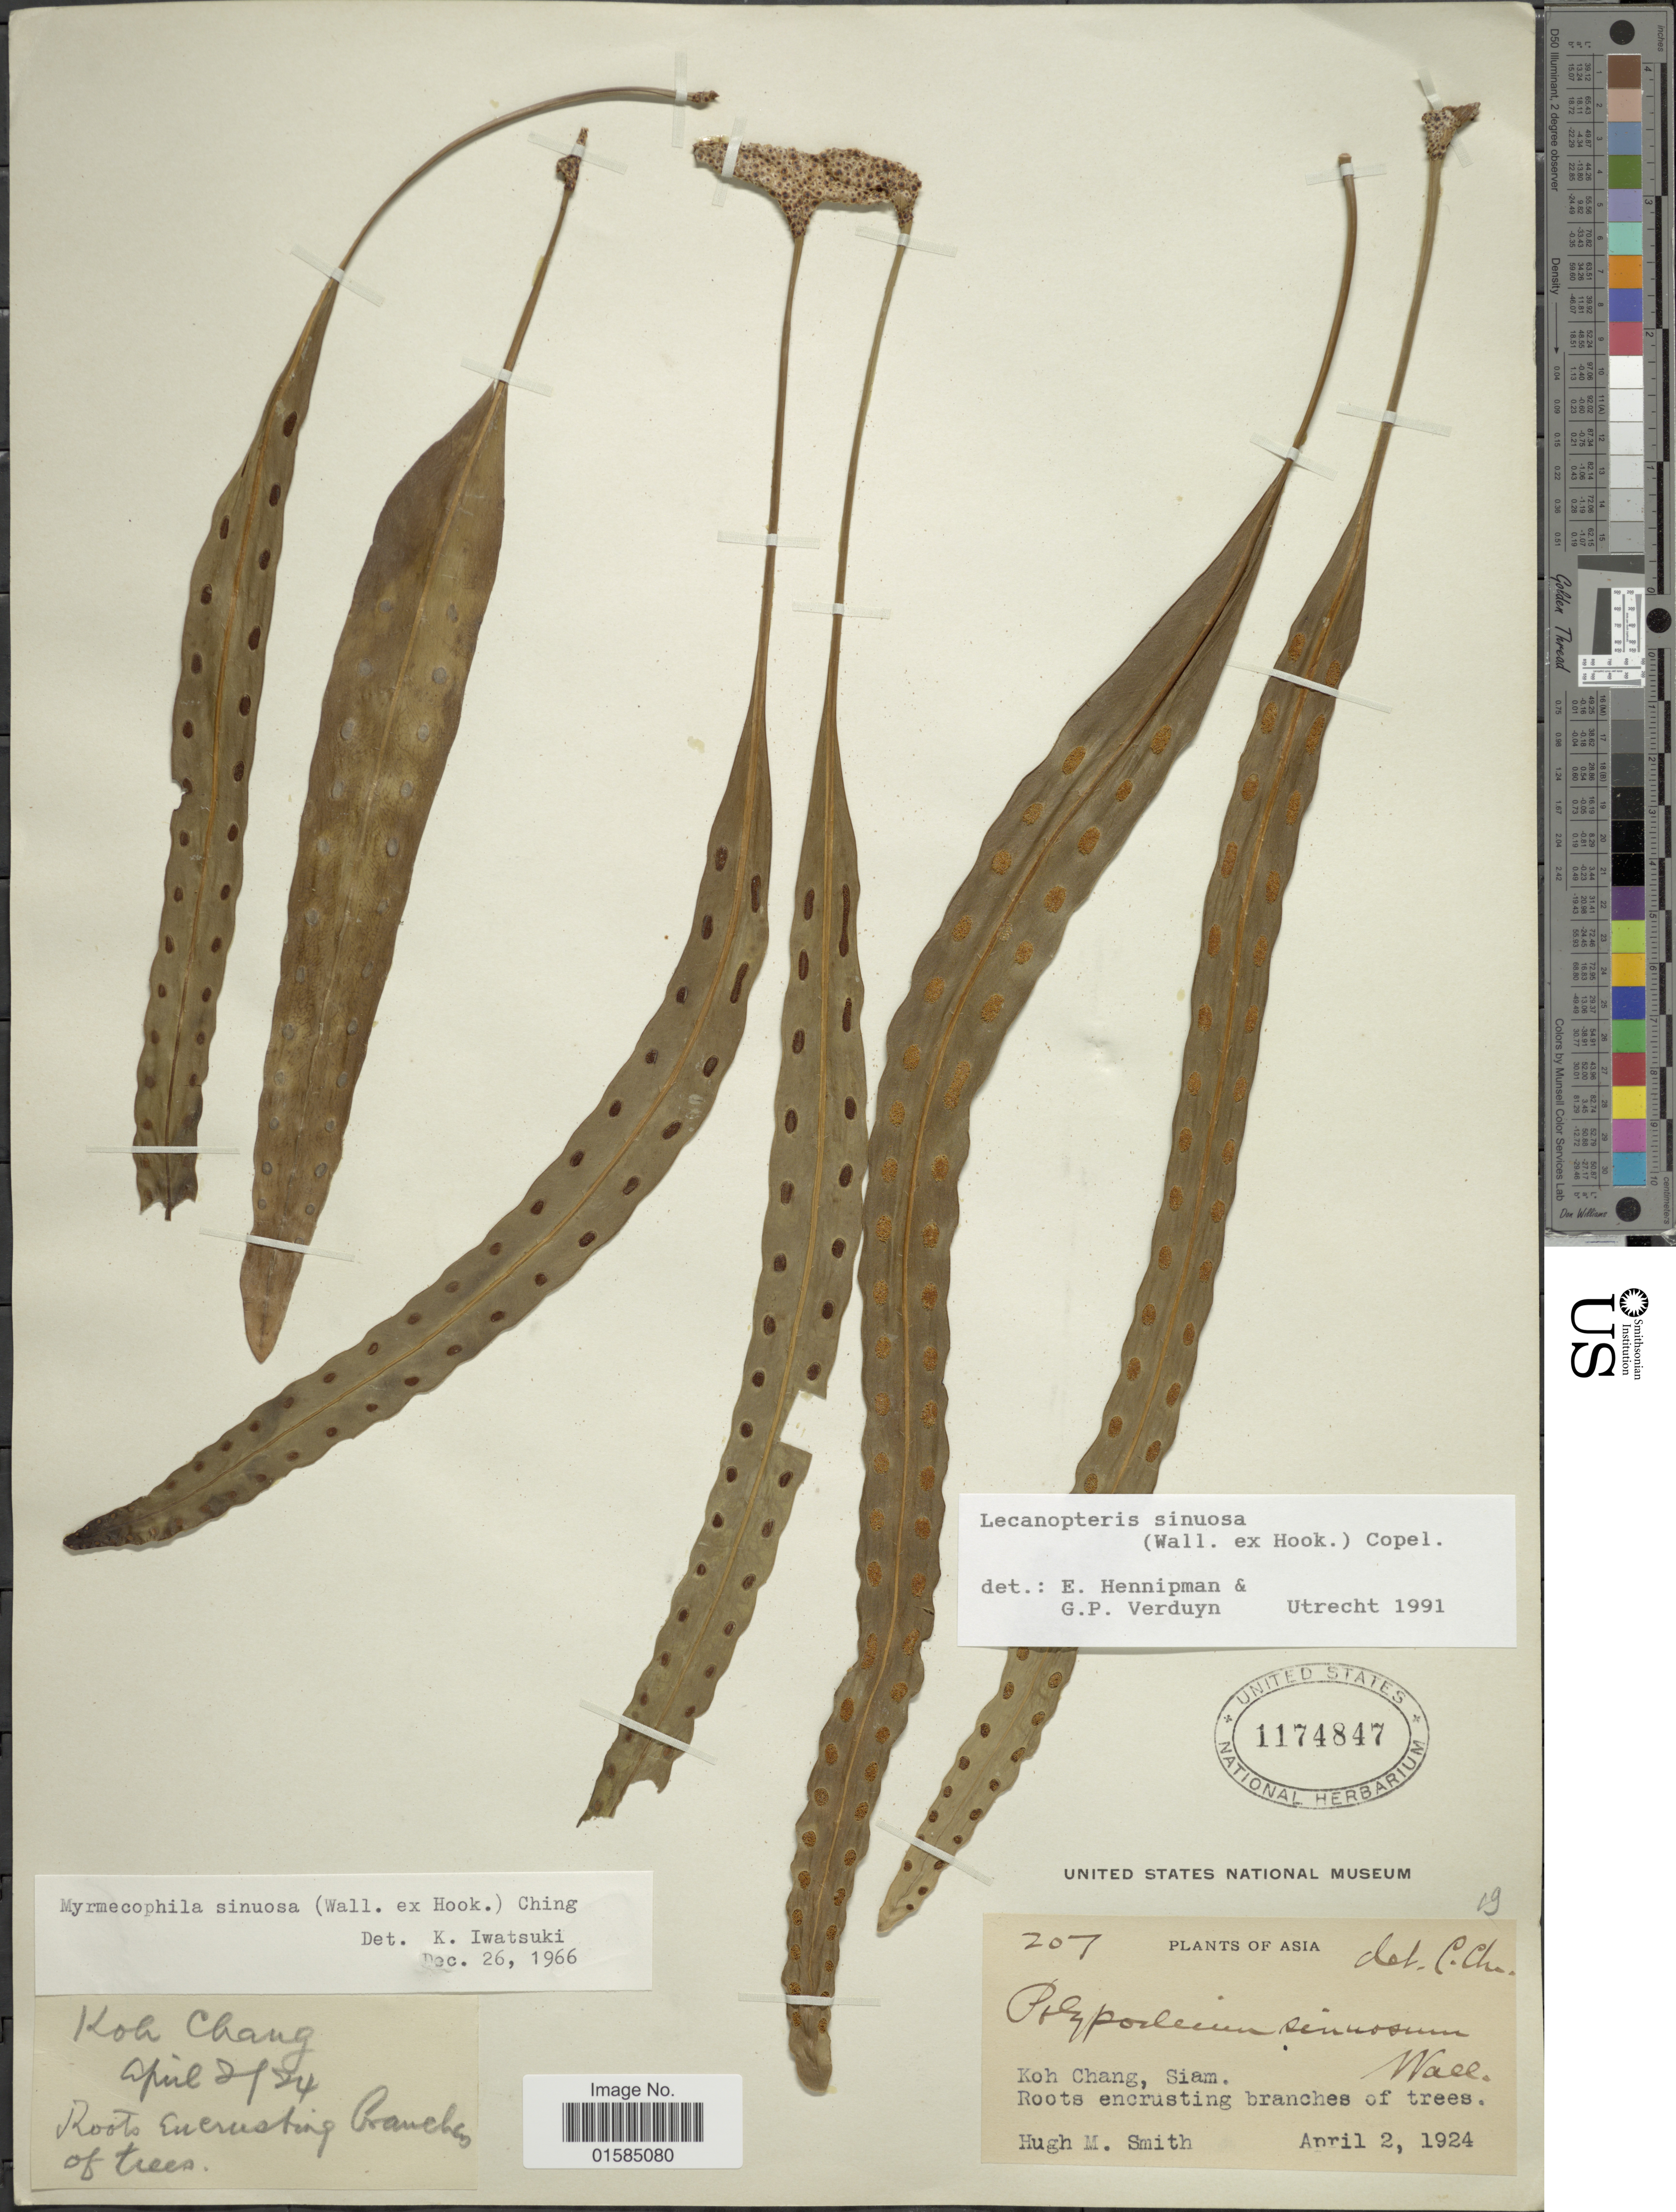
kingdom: Plantae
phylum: Tracheophyta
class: Polypodiopsida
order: Polypodiales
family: Polypodiaceae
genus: Lecanopteris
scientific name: Lecanopteris sinuosa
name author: (Wall. ex Hook.) Copel.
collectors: H. M. Smith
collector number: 207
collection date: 1924-04-02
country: Thailand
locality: Asia, Koh Chang, Siam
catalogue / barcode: US 1174847